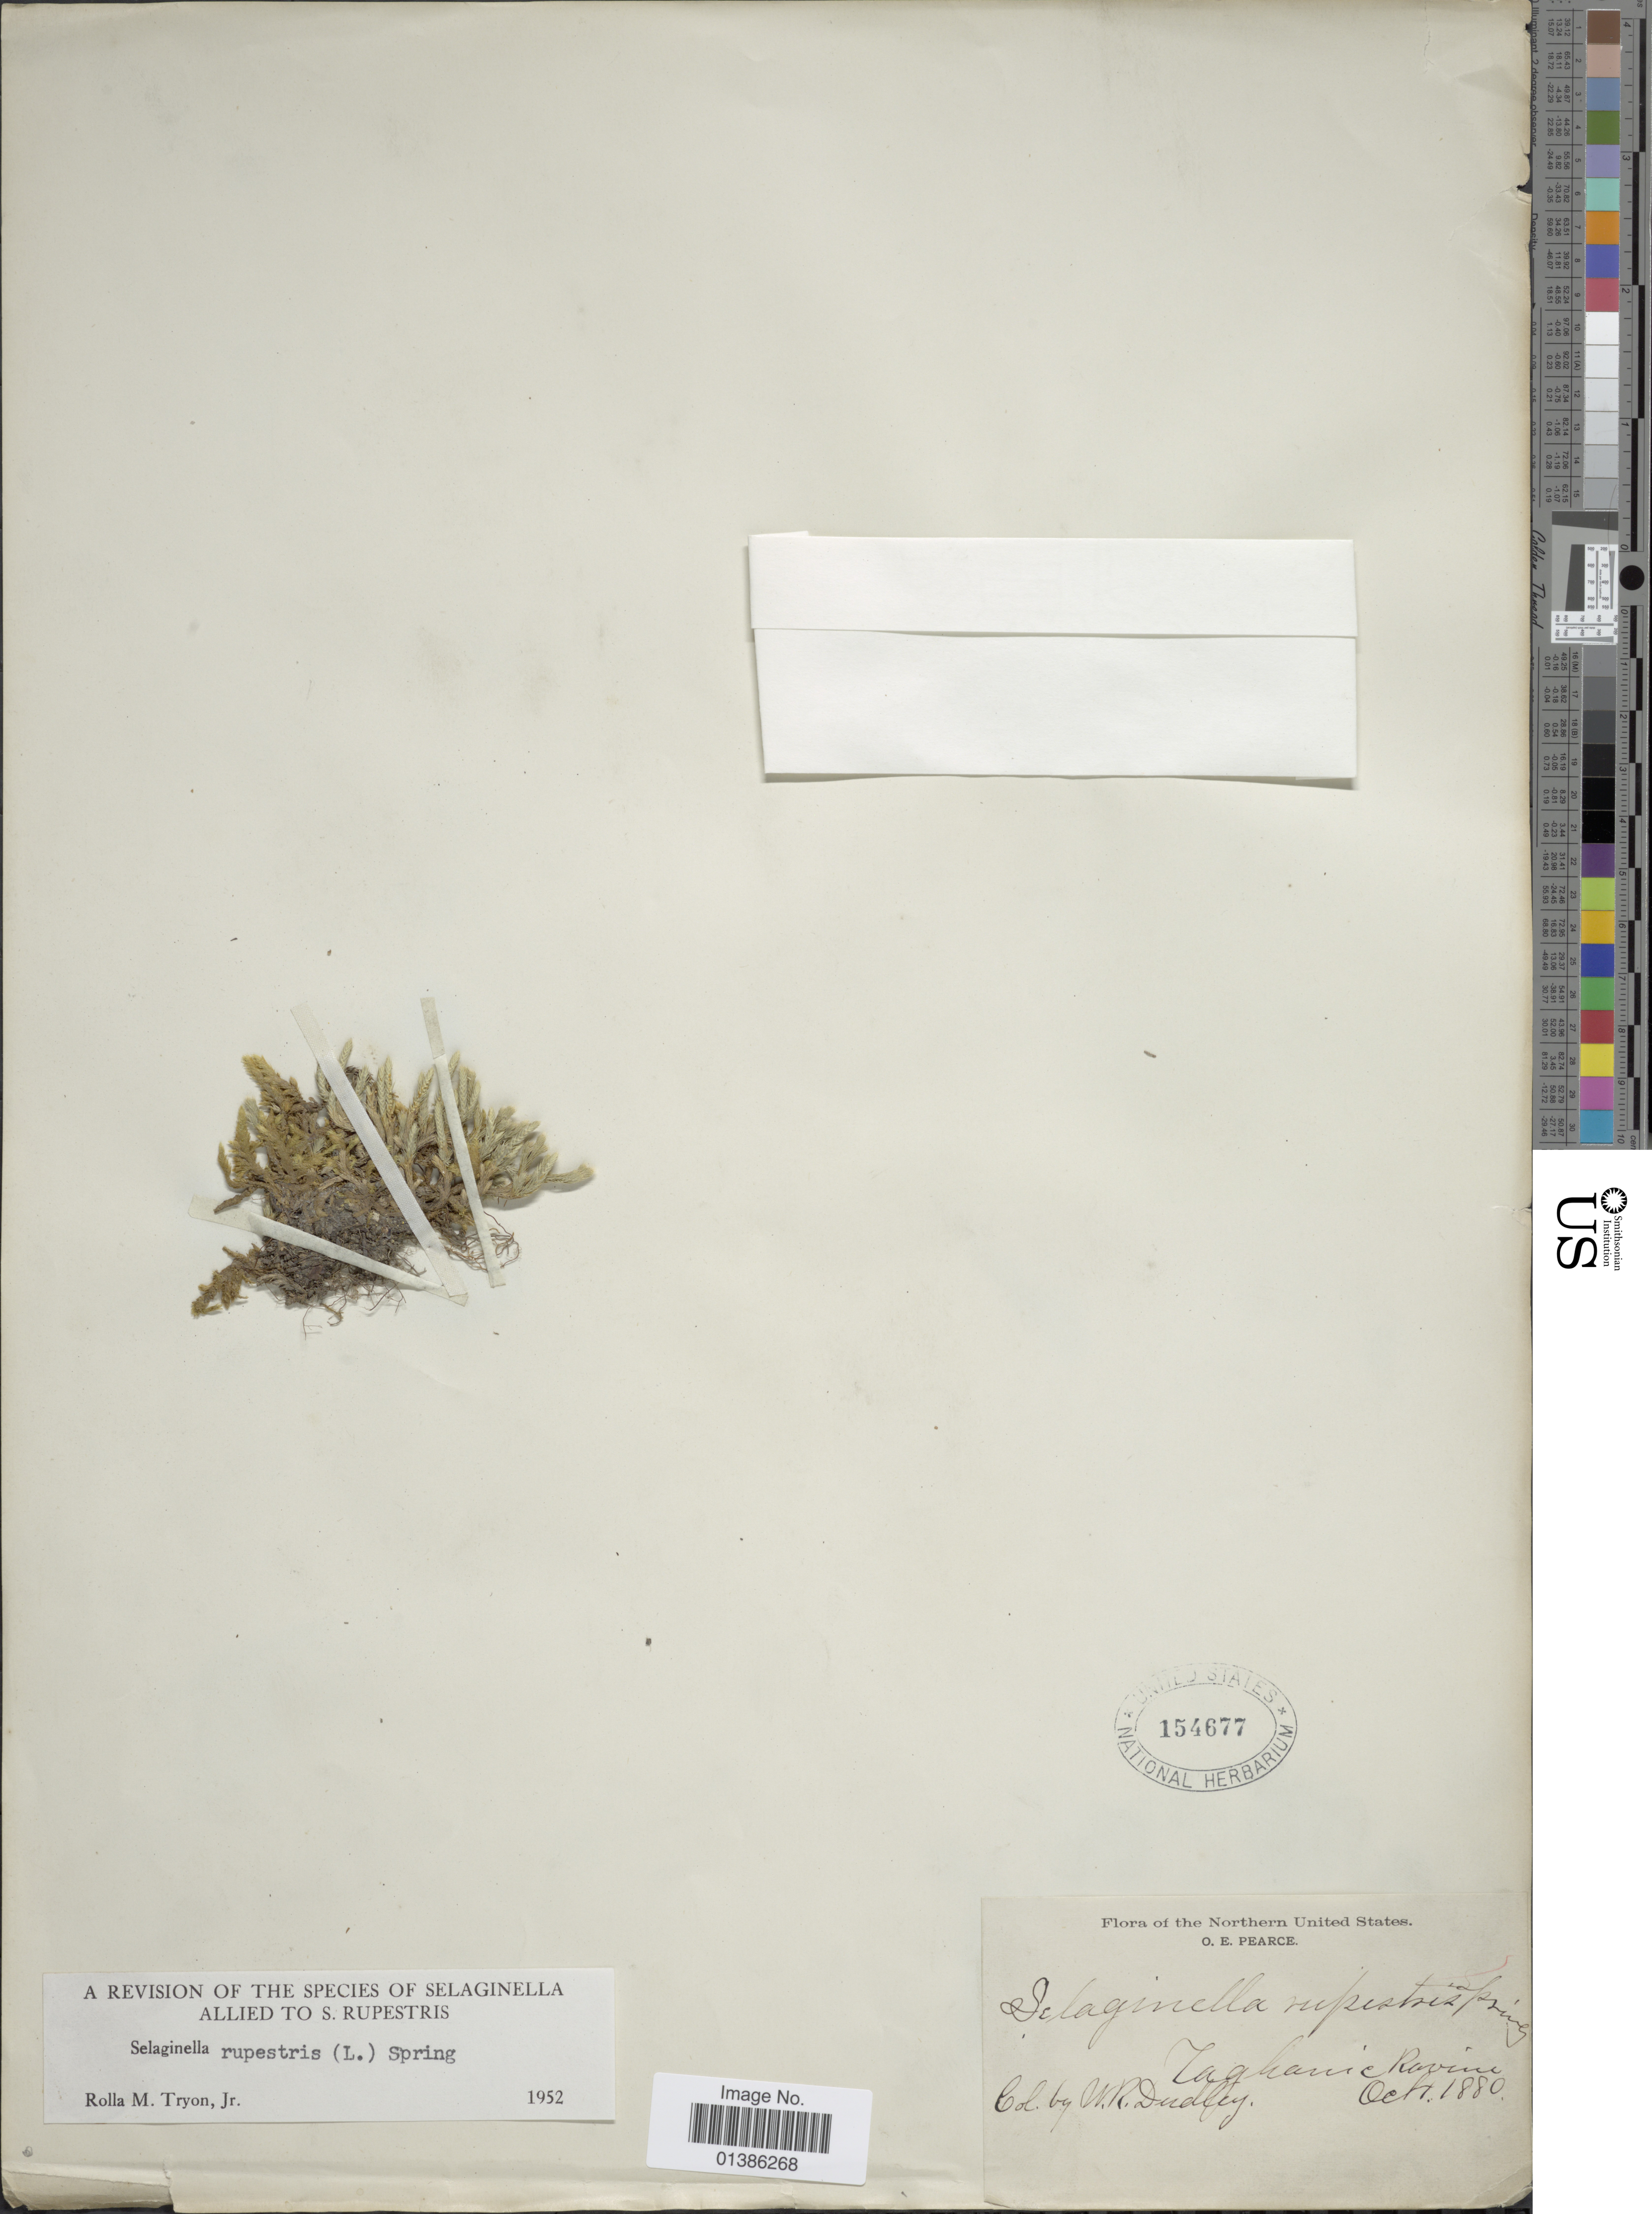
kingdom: Plantae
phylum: Tracheophyta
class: Lycopodiopsida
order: Selaginellales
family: Selaginellaceae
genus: Selaginella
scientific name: Selaginella rupestris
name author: (L.) Spring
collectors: W. Dudley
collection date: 1880-10-01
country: United States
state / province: New York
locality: Taghanic Ravine.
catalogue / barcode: US 154677